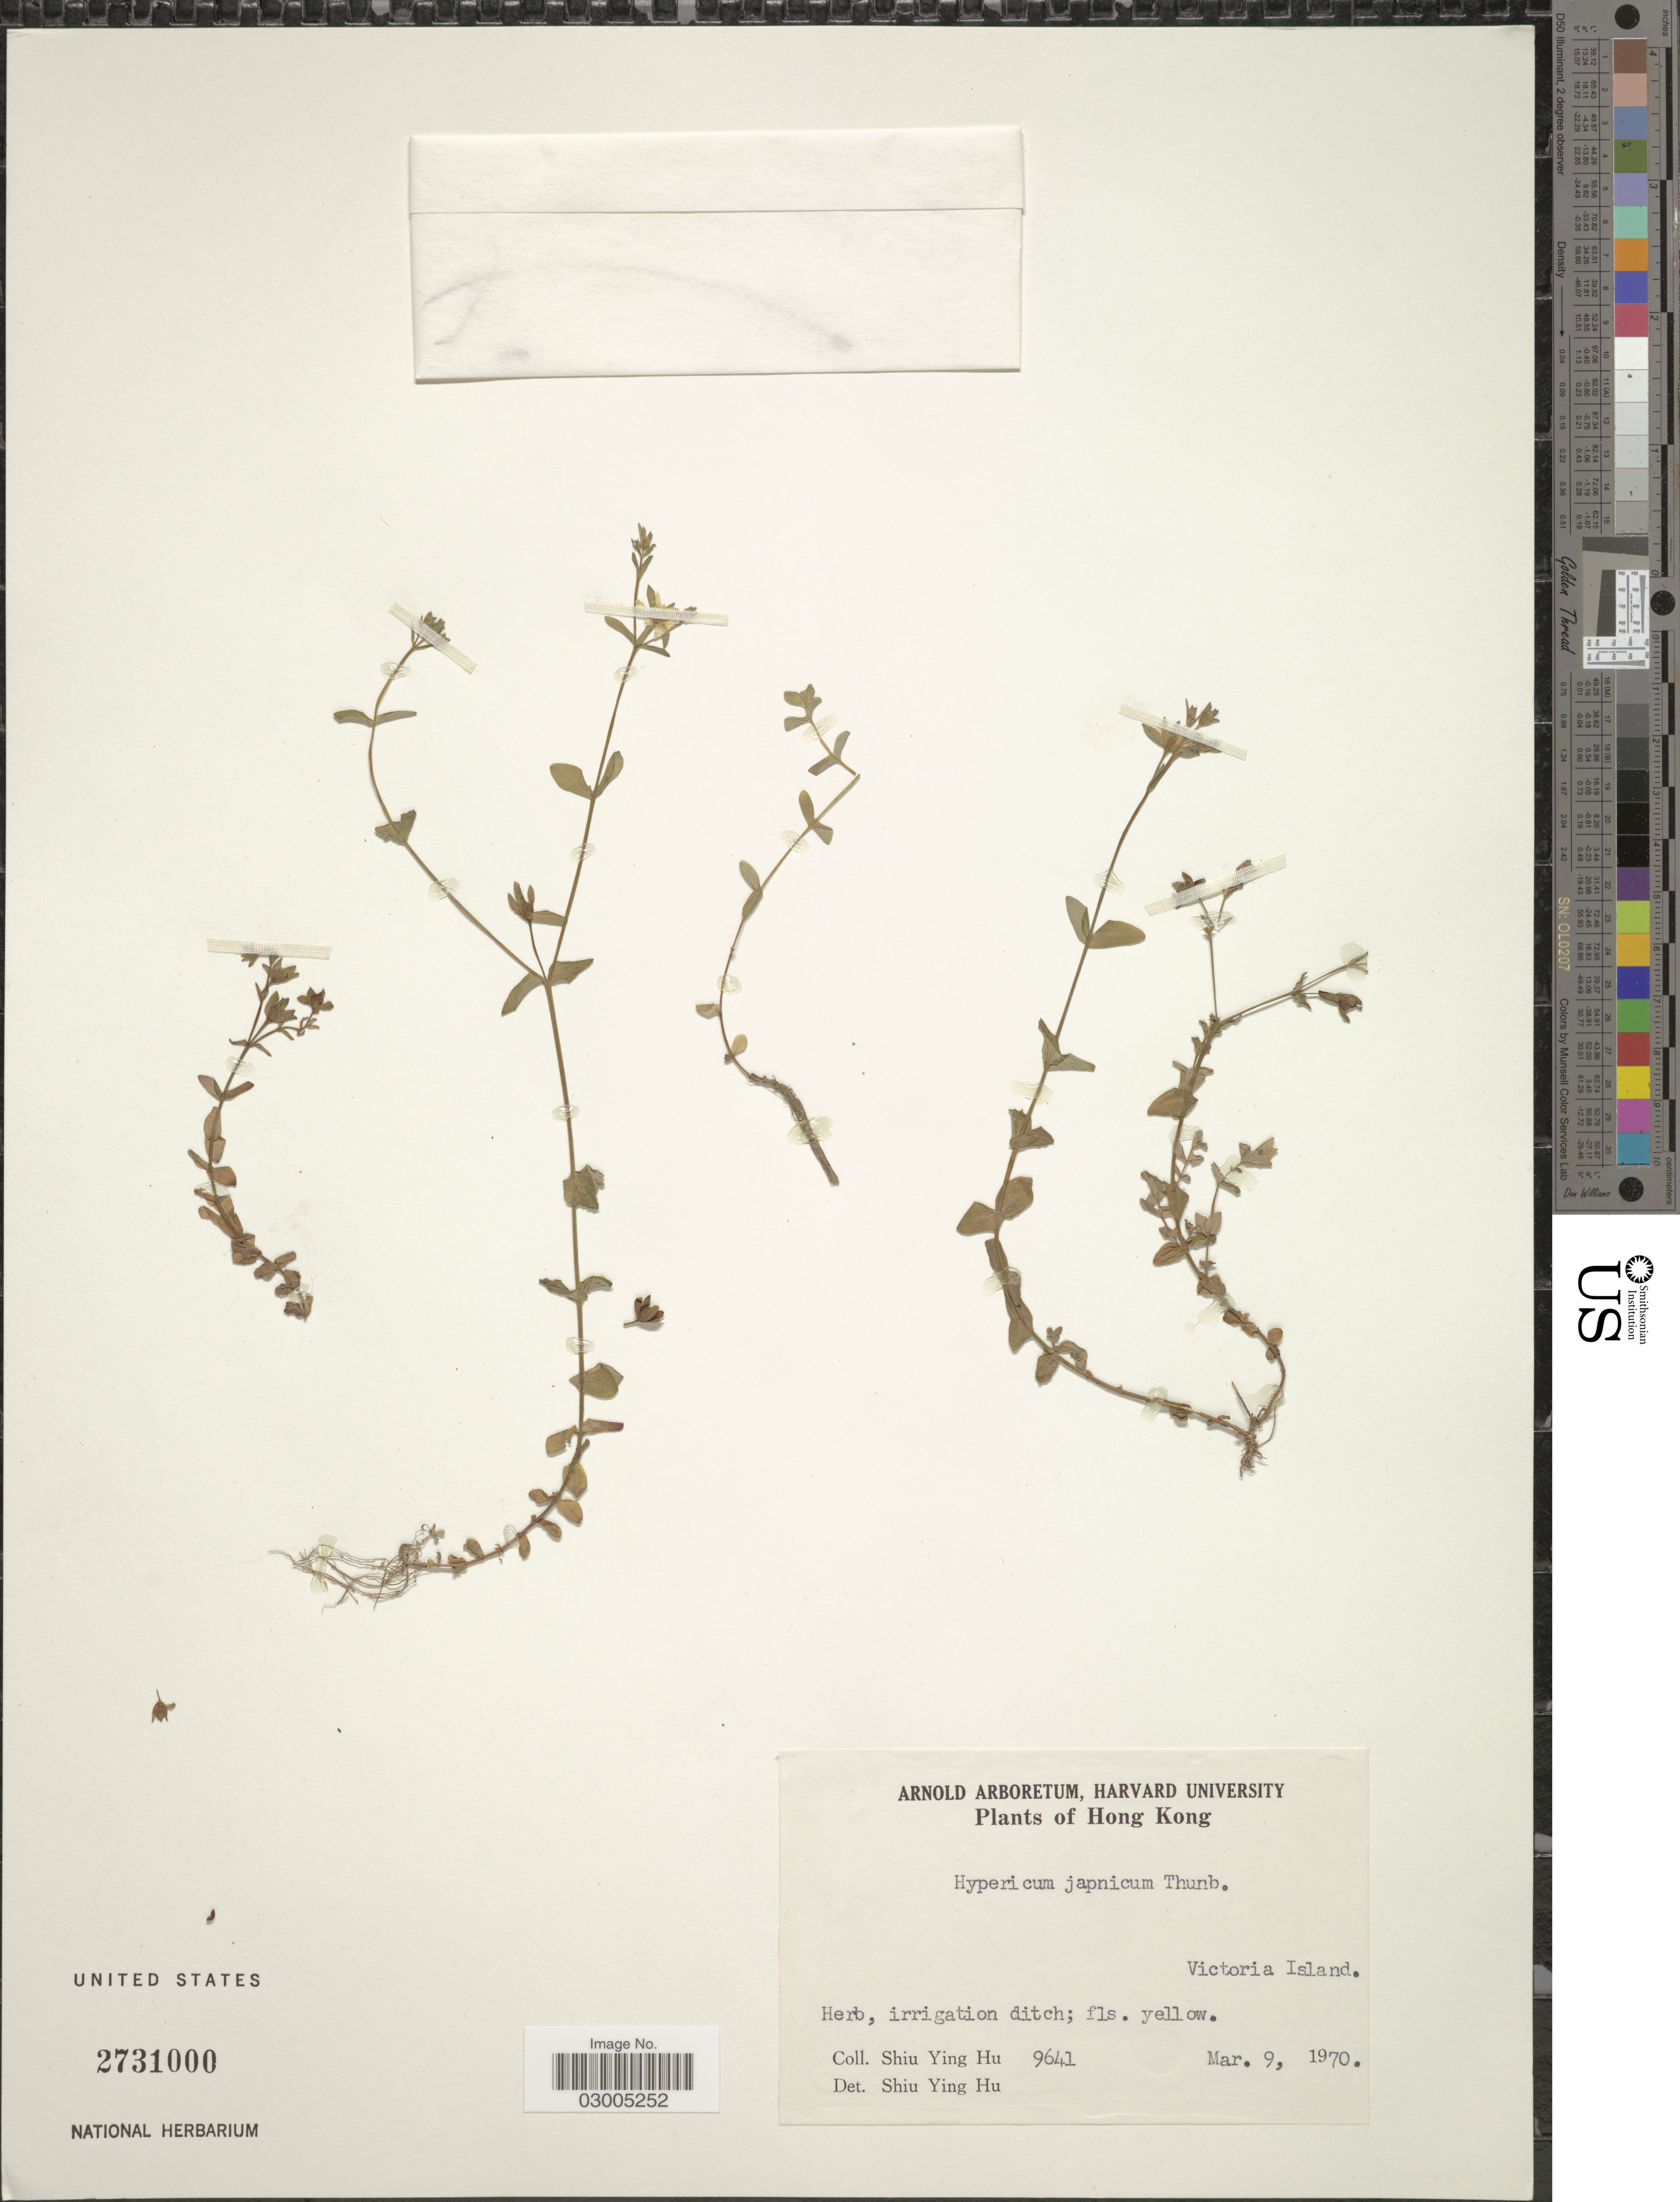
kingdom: Plantae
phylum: Tracheophyta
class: Magnoliopsida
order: Malpighiales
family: Hypericaceae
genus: Hypericum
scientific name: Hypericum japonicum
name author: Thunb.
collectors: S. Y. Hu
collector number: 9641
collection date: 1970-03-09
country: China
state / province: Hong Kong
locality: Victoria Island.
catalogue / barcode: US 2731000